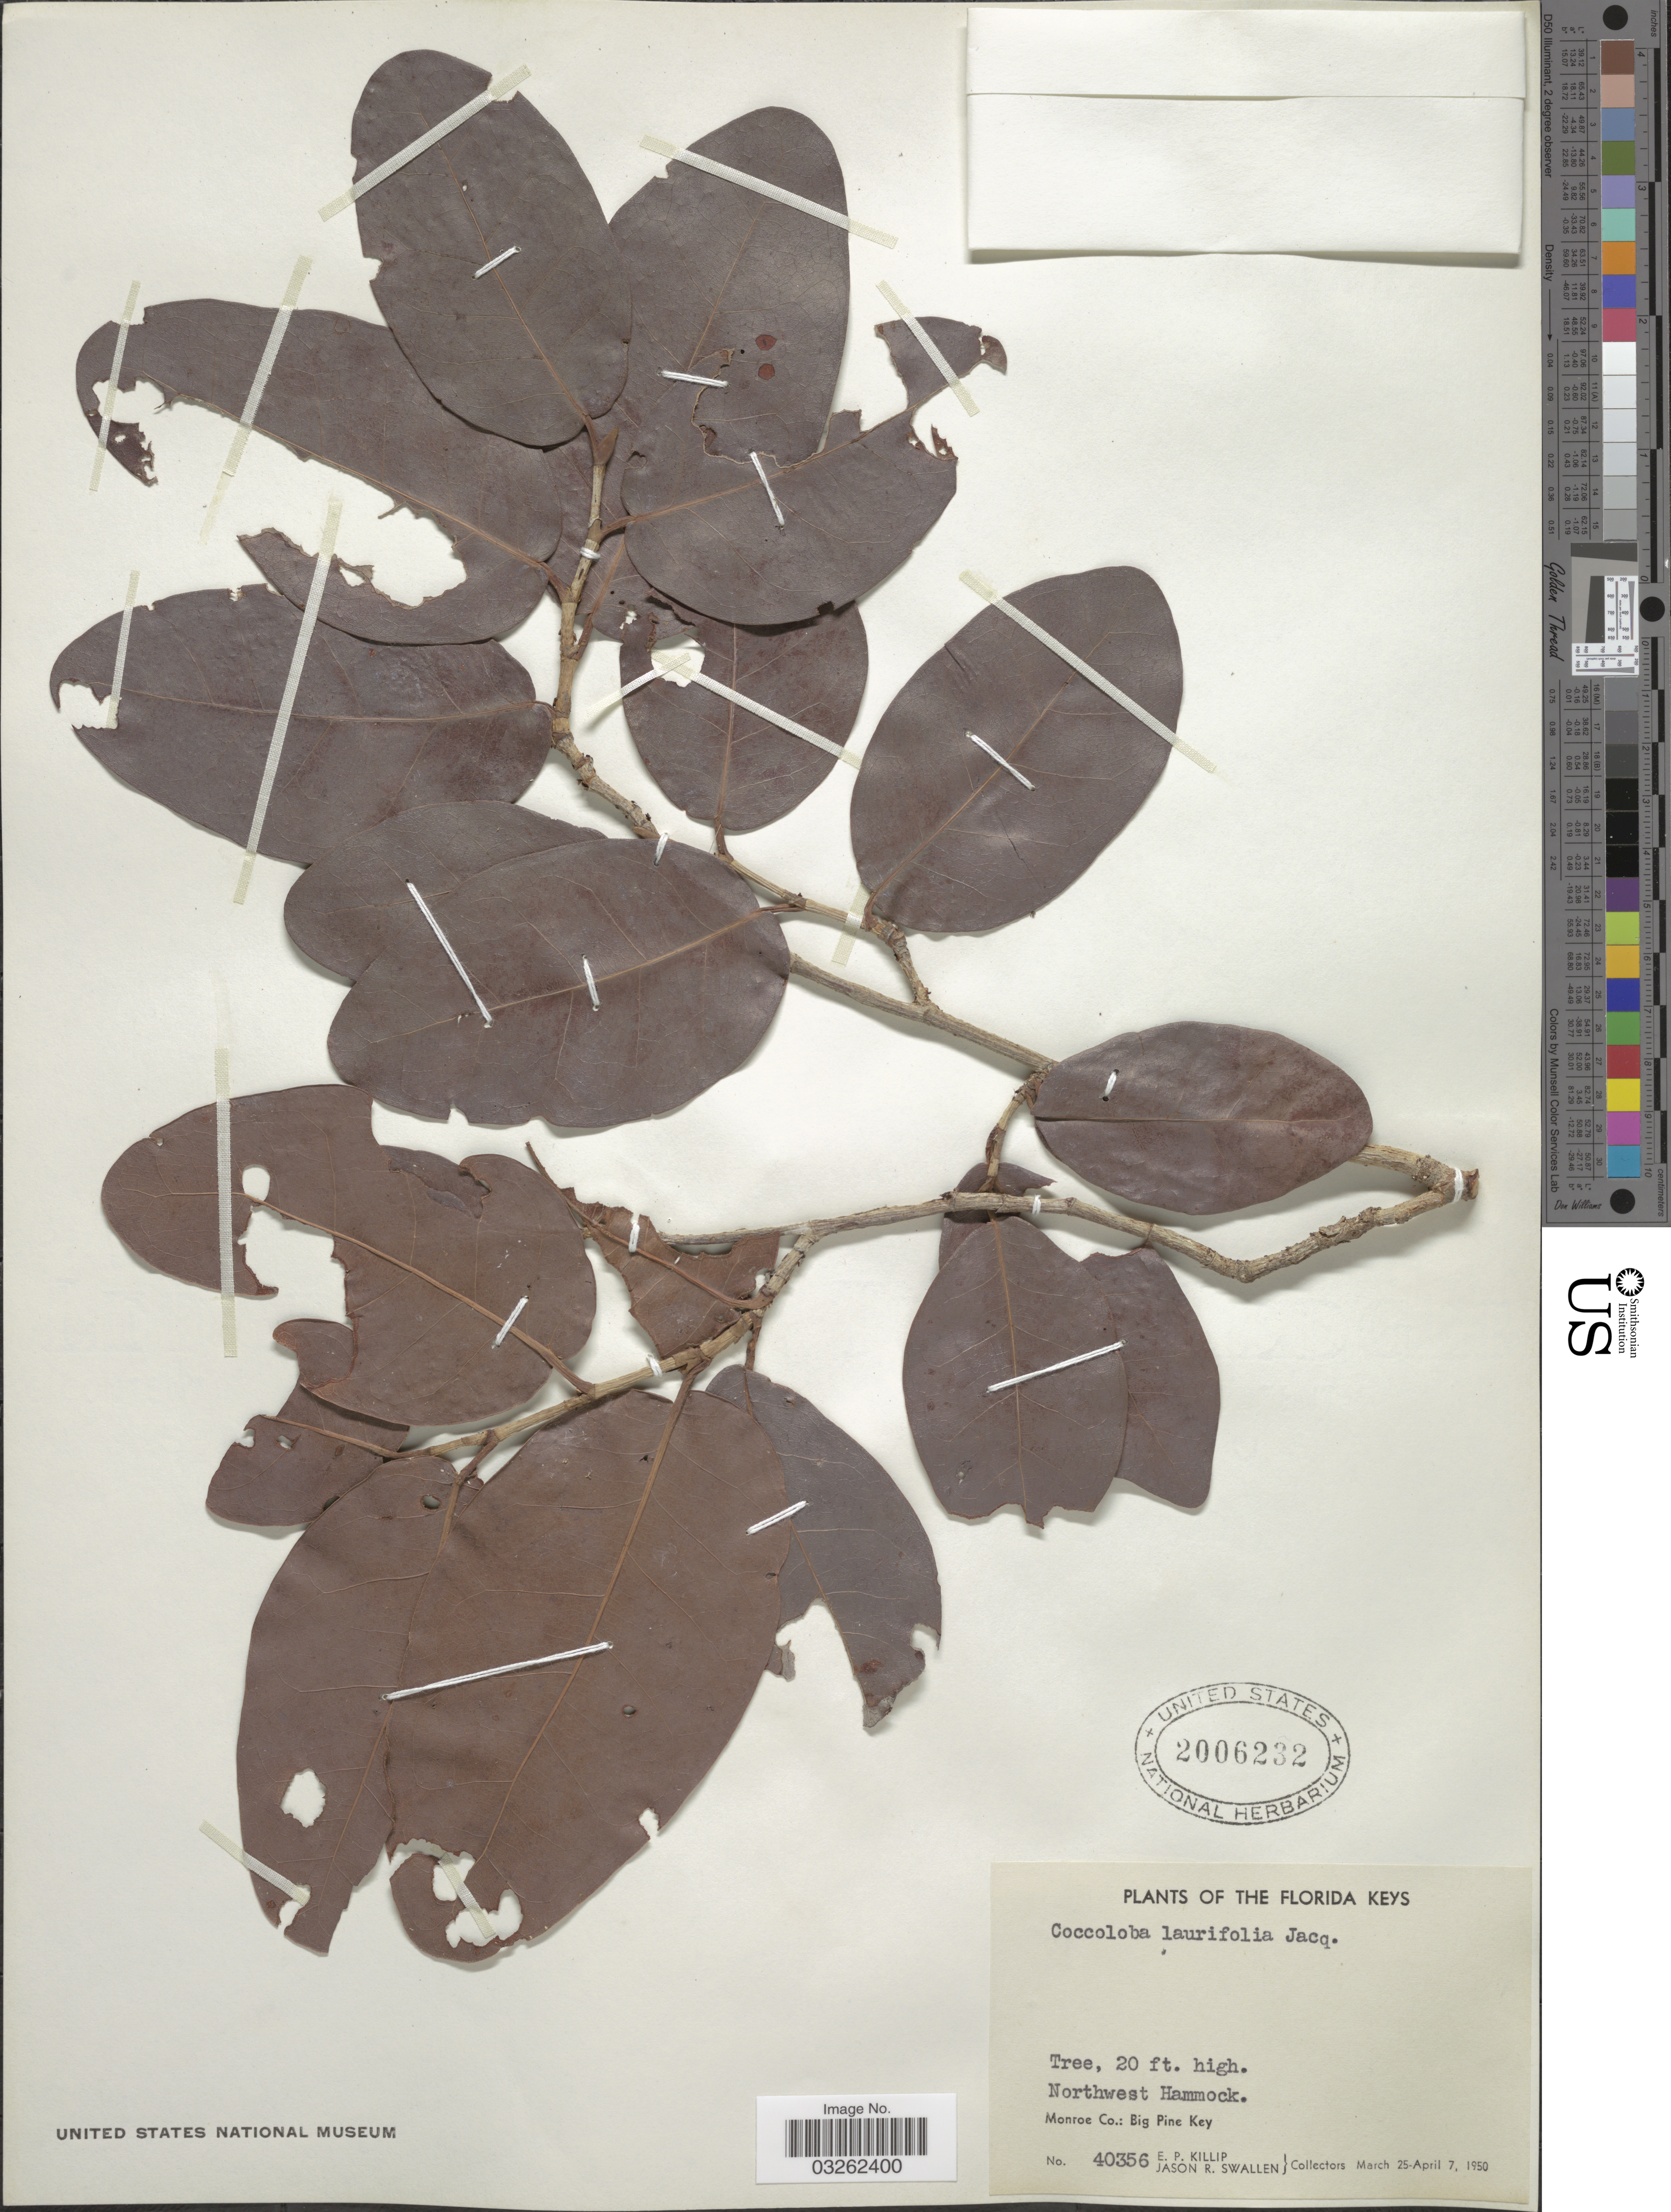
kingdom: Plantae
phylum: Tracheophyta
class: Magnoliopsida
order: Caryophyllales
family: Polygonaceae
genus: Coccoloba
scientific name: Coccoloba diversifolia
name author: Jacq.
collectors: E. P. Killip & J. R. Swallen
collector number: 40356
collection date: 1950-03-25/1950-04-07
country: United States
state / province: Florida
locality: The Florida Keys, Northwest Hammock. Monroe Co.: Big Pine Key.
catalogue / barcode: US 2006232